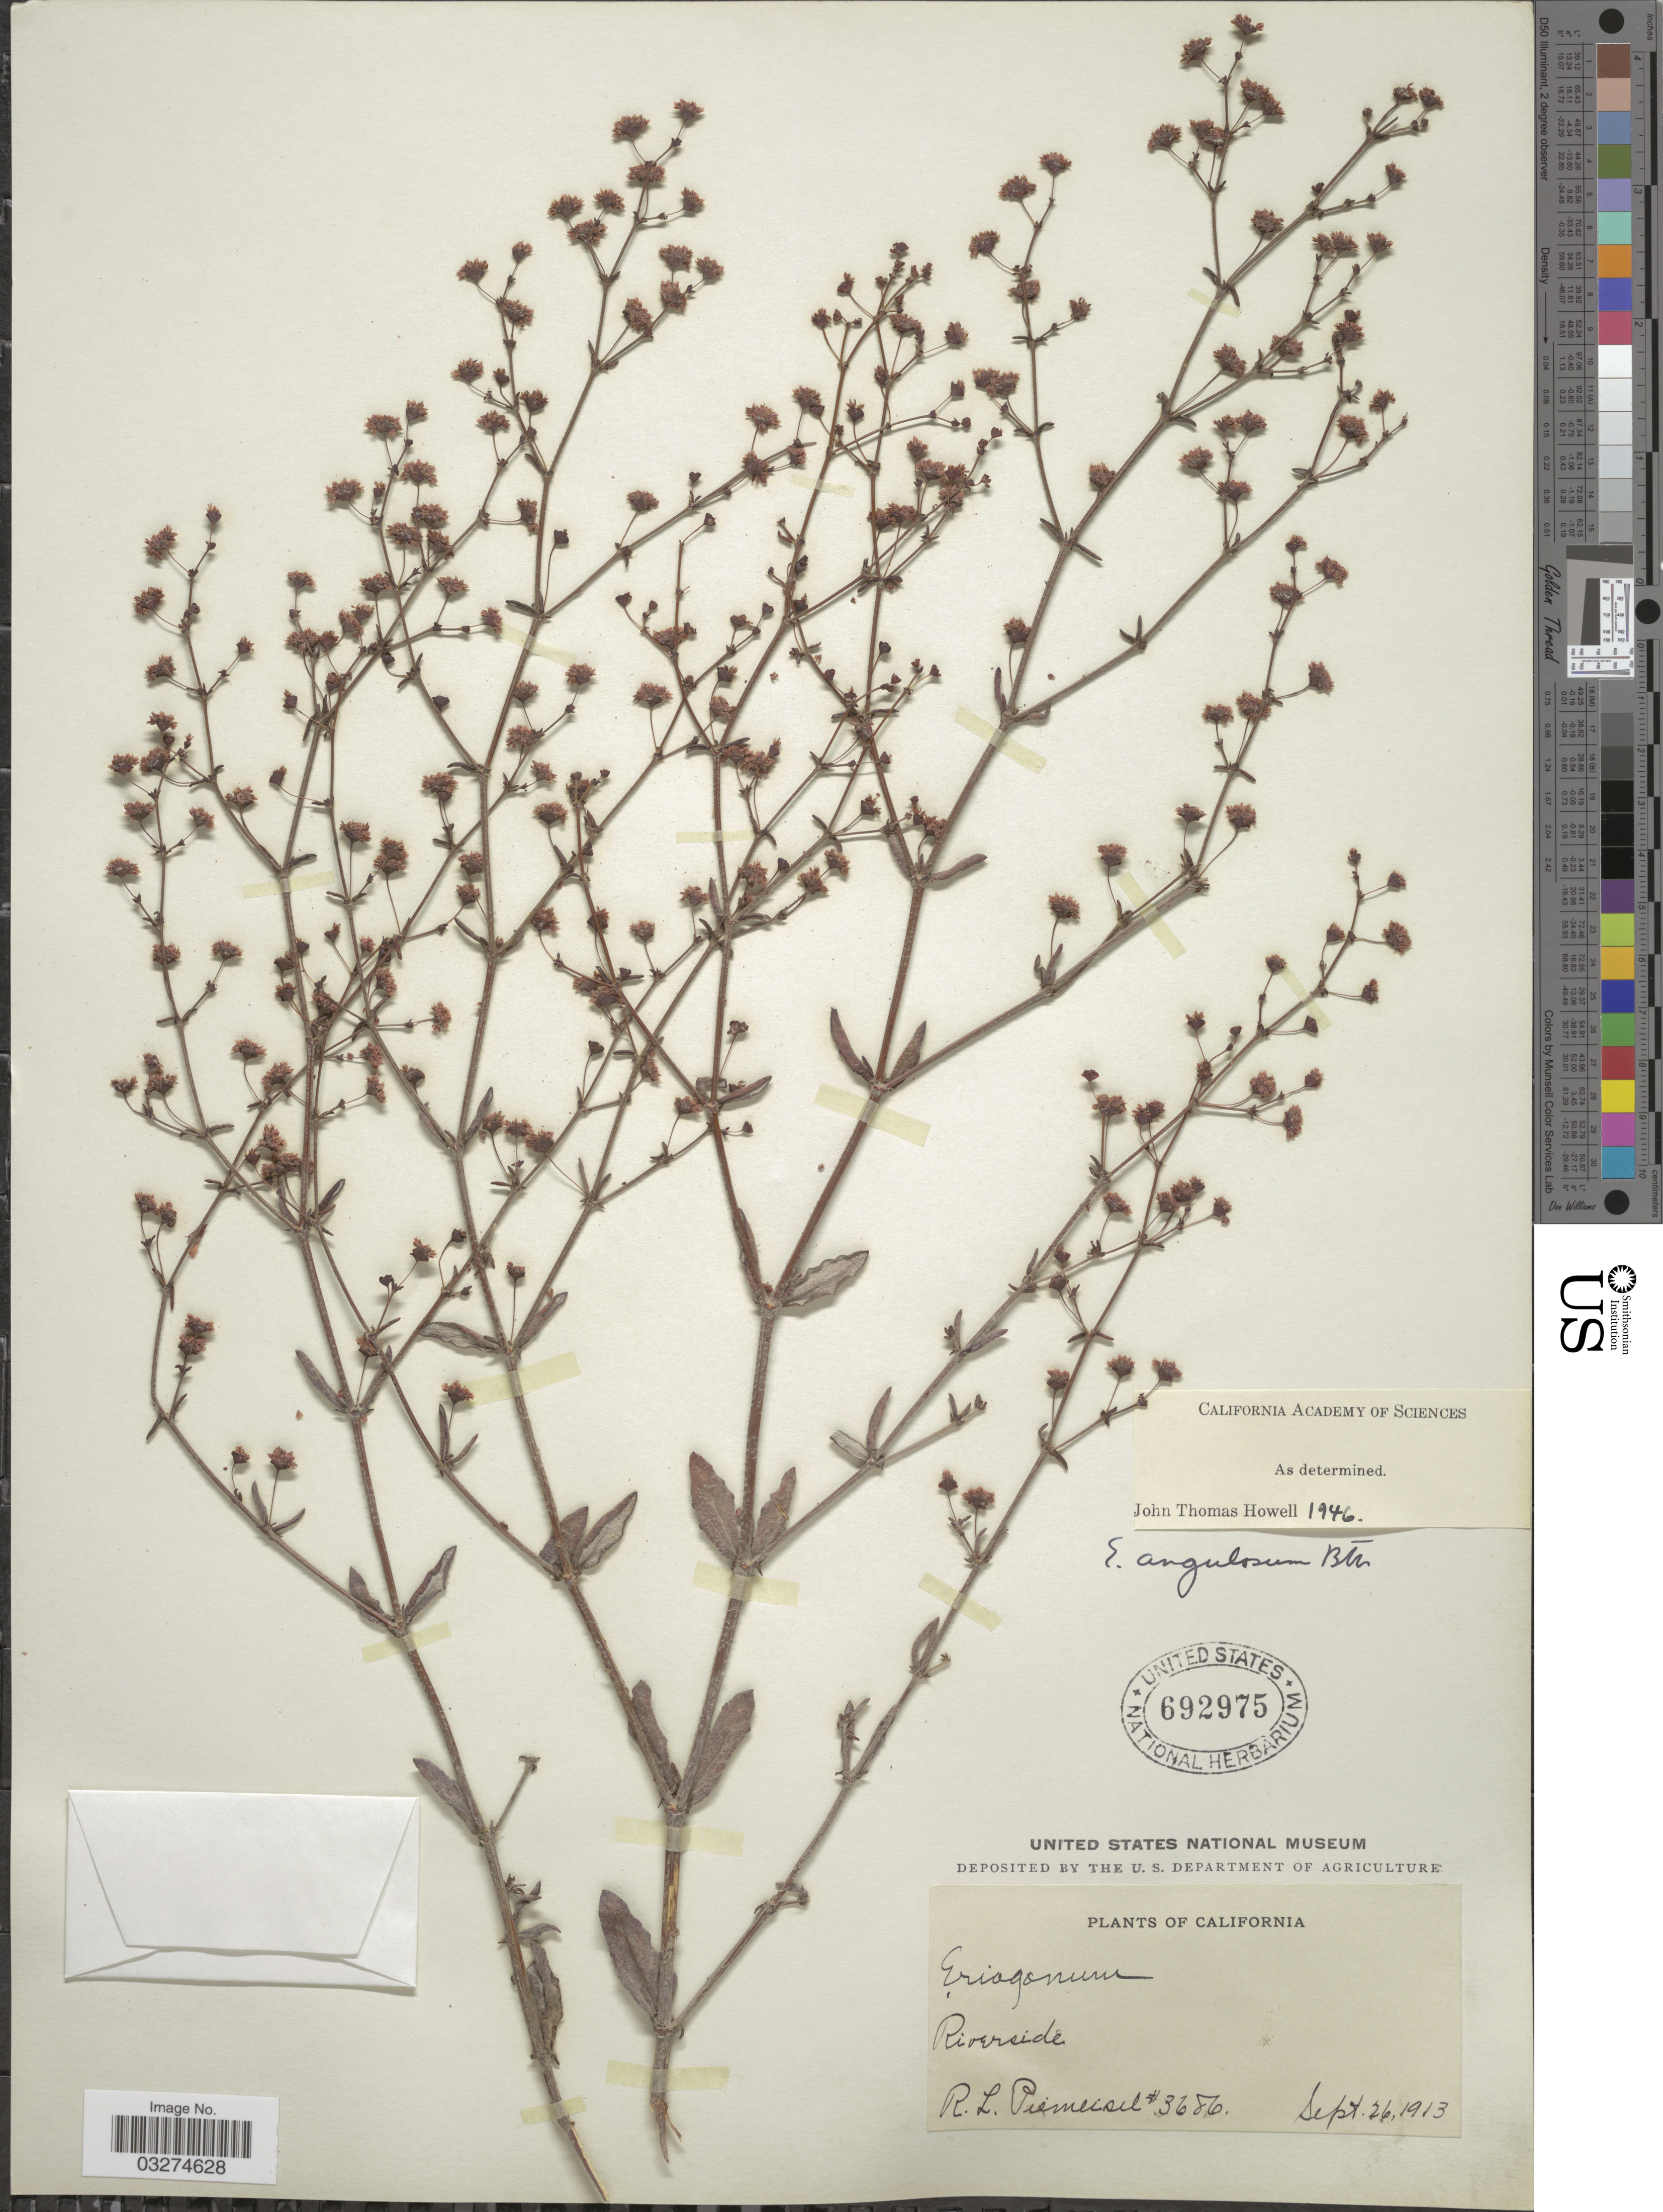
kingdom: Plantae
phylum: Tracheophyta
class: Magnoliopsida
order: Caryophyllales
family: Polygonaceae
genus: Eriogonum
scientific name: Eriogonum angulosum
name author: Benth.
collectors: R. L. Piemeisel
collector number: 3686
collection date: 1913-09-26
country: United States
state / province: California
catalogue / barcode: US 692975